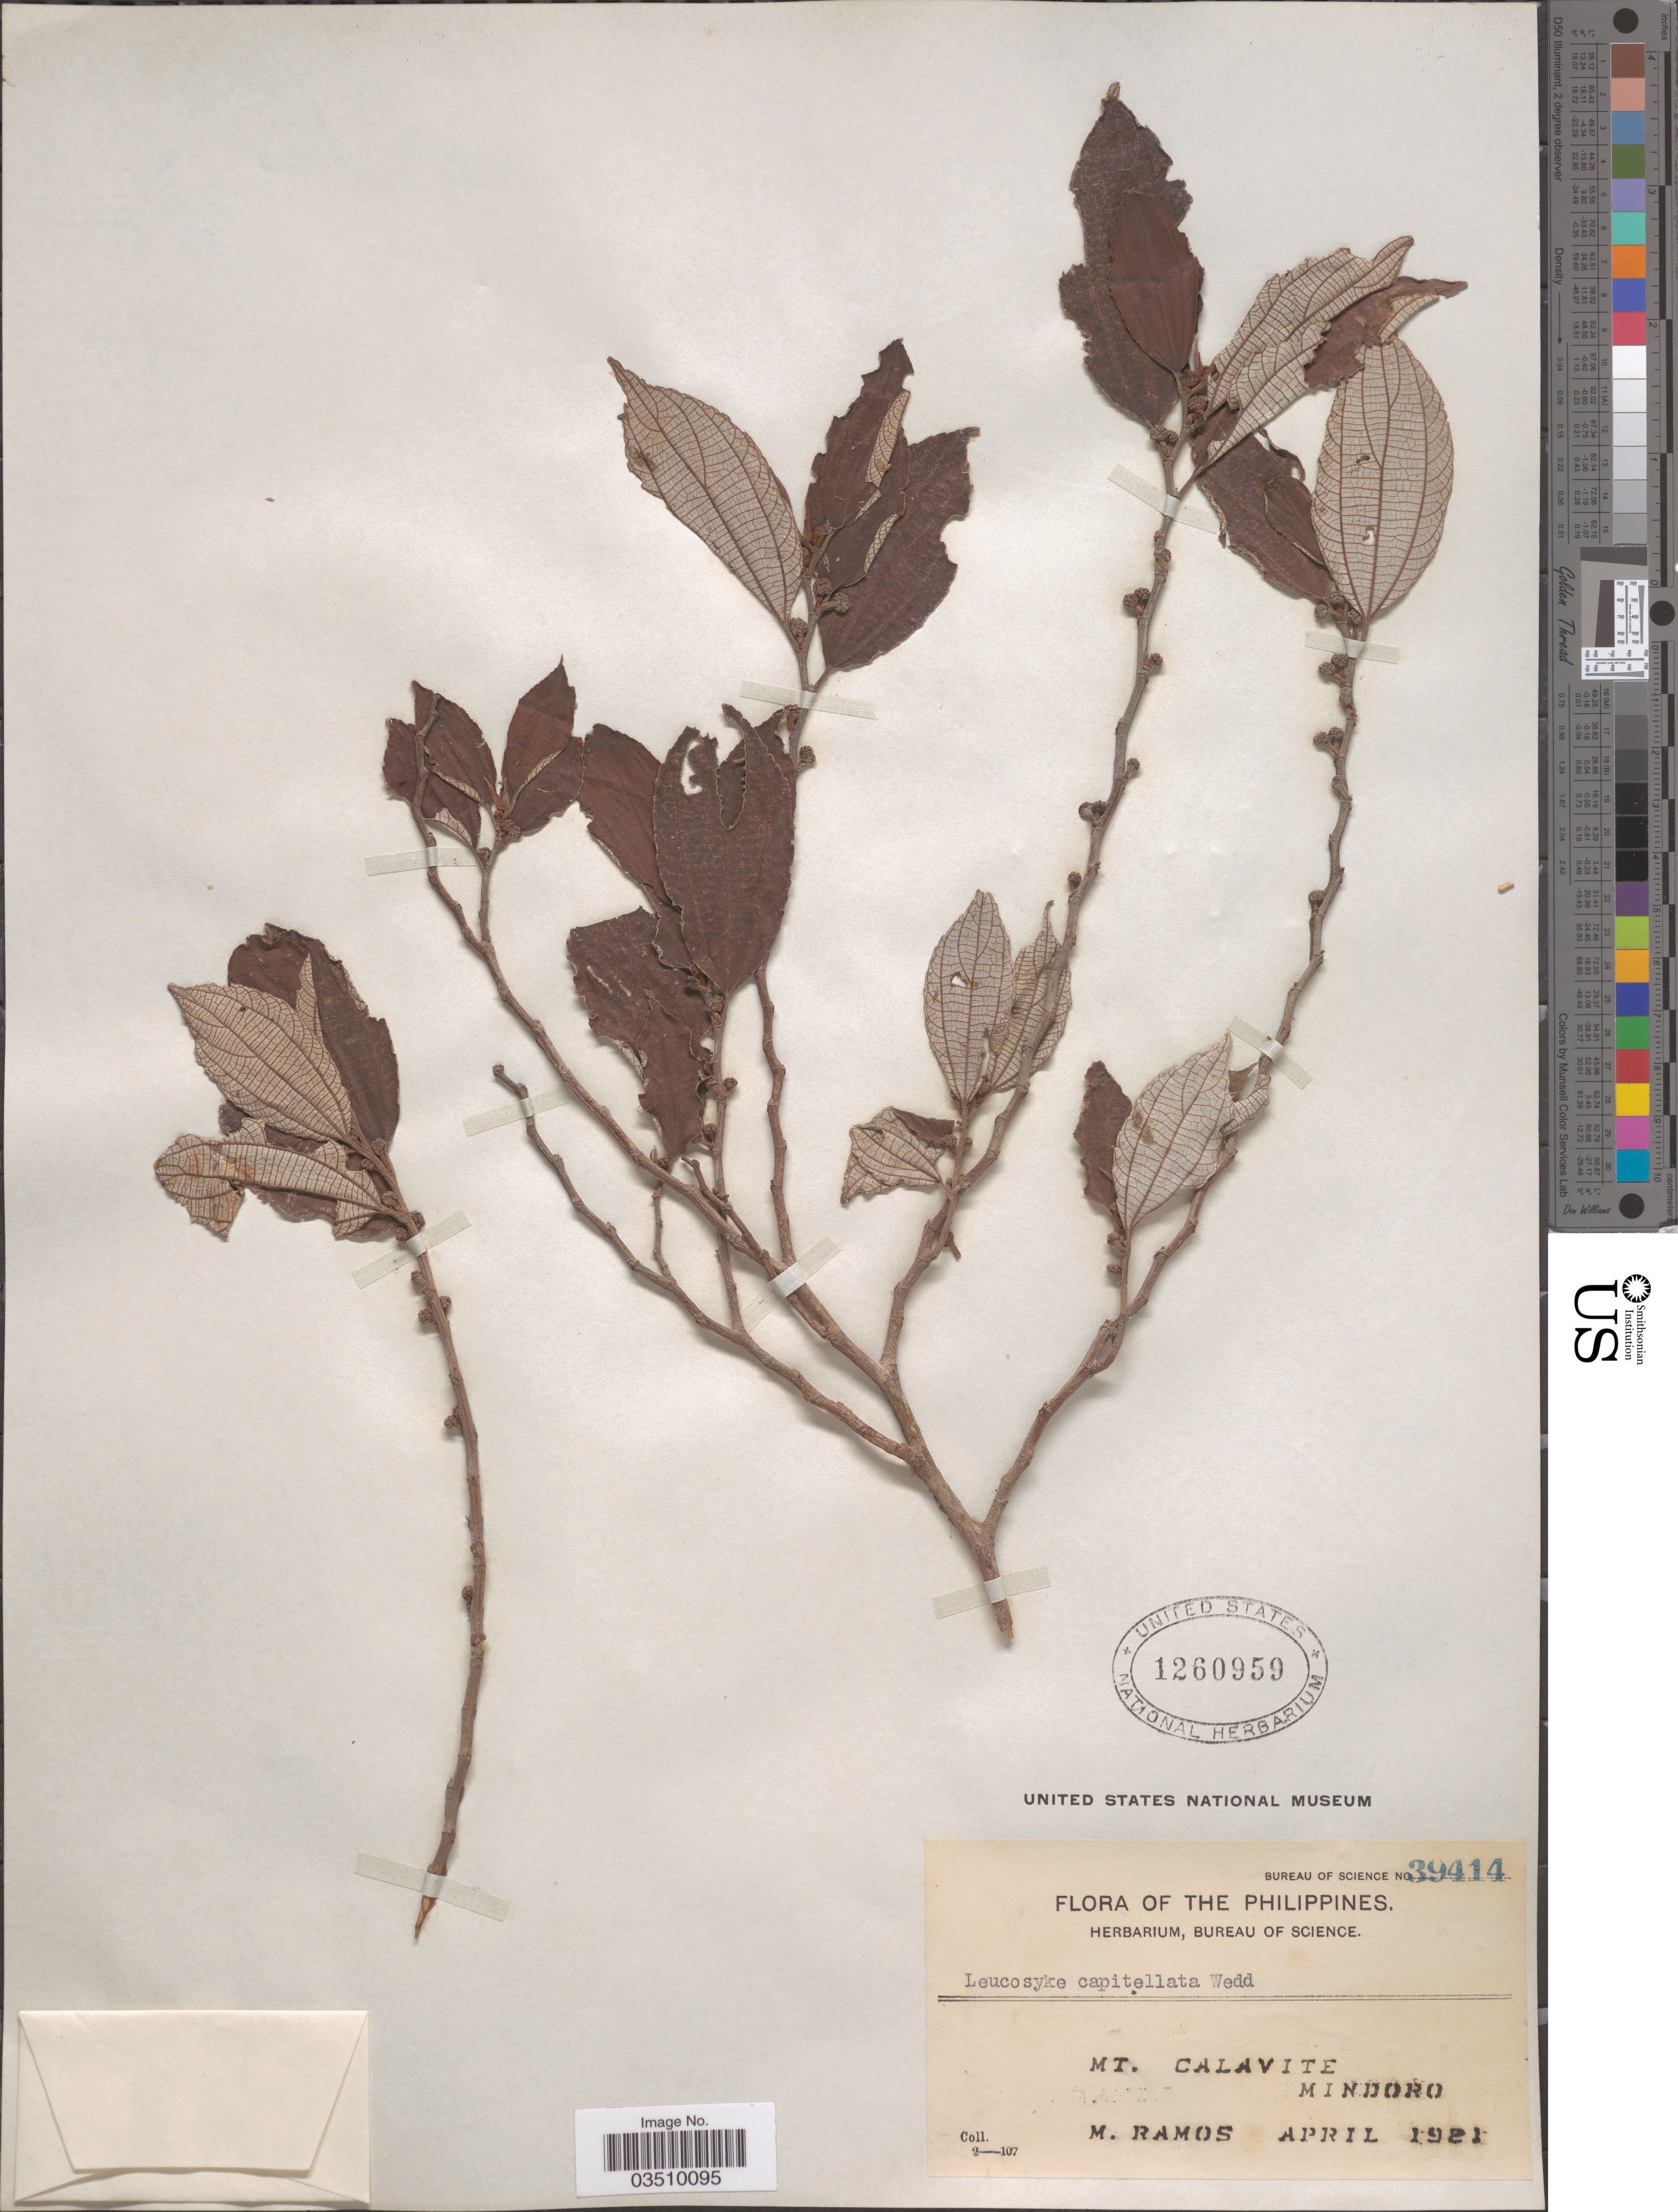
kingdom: Plantae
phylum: Tracheophyta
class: Magnoliopsida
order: Rosales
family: Urticaceae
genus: Leucosyke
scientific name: Leucosyke capitellata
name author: (Poir.) Wedd.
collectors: M. Ramos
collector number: Bureau of Science 39414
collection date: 1921-04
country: Philippines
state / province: Mimaropa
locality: Mt. Calavite. Mindoro.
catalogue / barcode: US 1260959